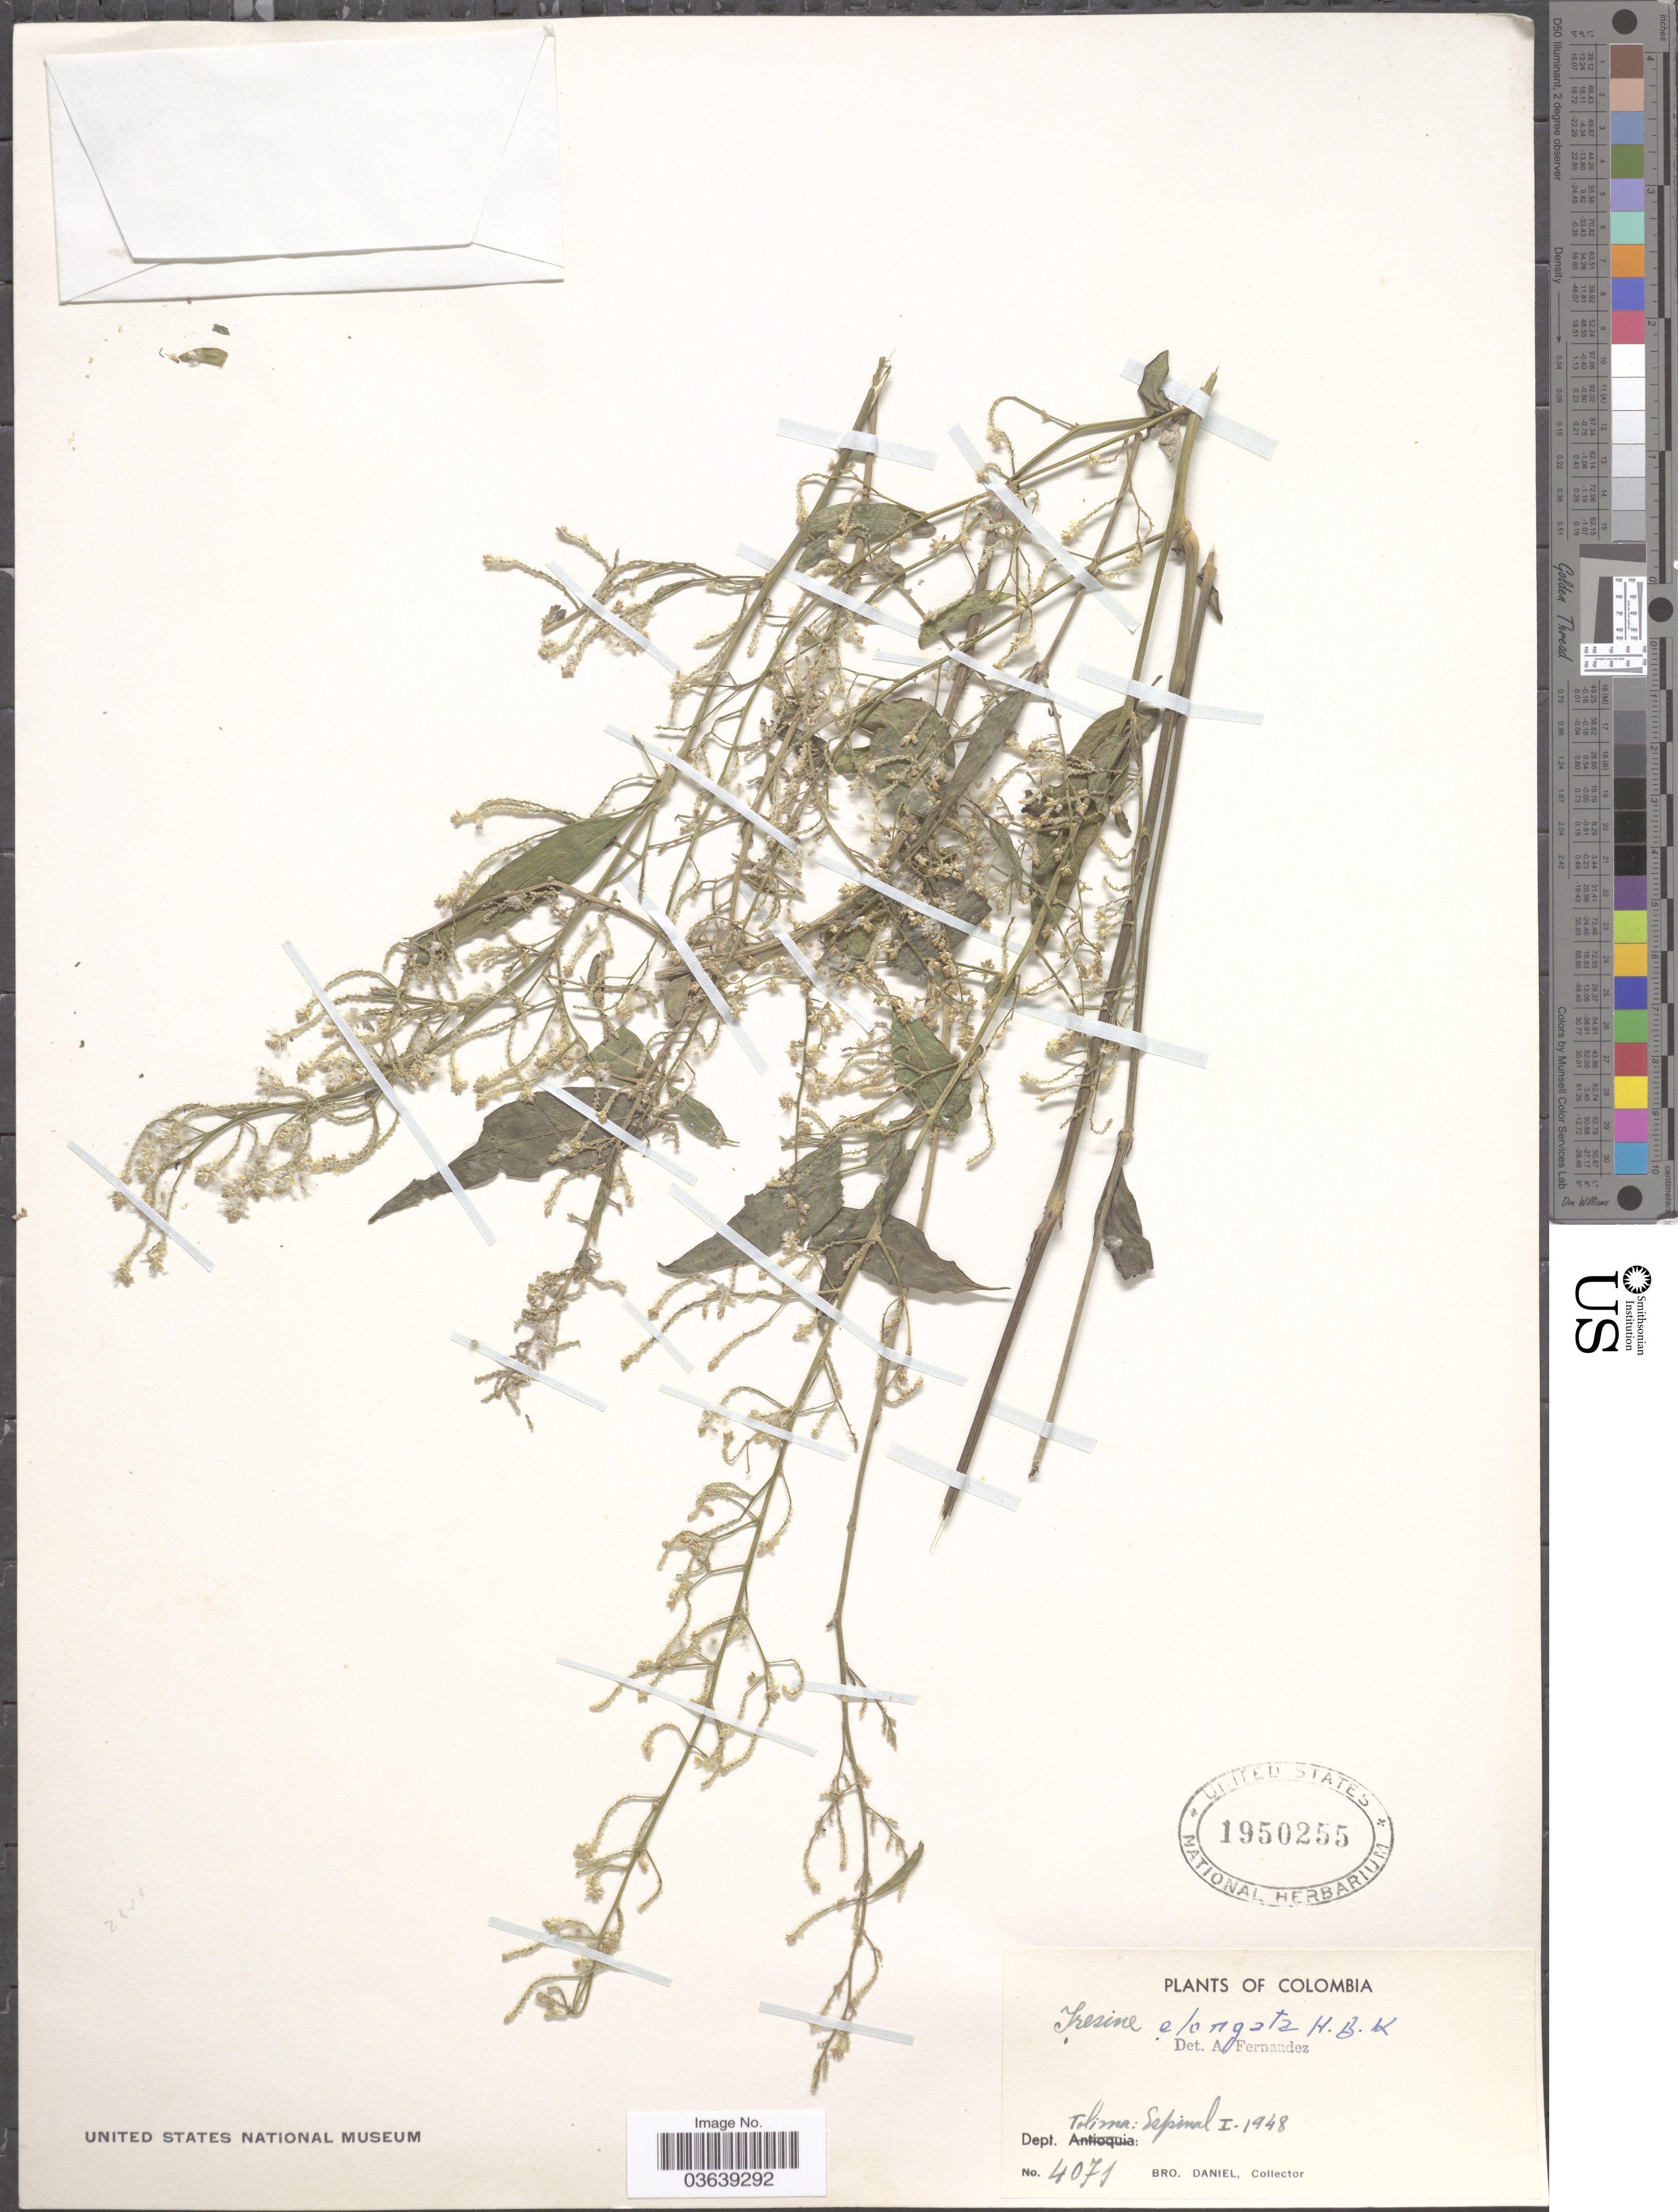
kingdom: Plantae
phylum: Tracheophyta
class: Magnoliopsida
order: Caryophyllales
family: Amaranthaceae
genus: Iresine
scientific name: Iresine elongata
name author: Humb. & Bonpl. ex Willd.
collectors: Bro. Daniel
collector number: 4071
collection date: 1948-01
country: Colombia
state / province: Tolima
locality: Dept. Tolima: Espinal.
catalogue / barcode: US 1950255